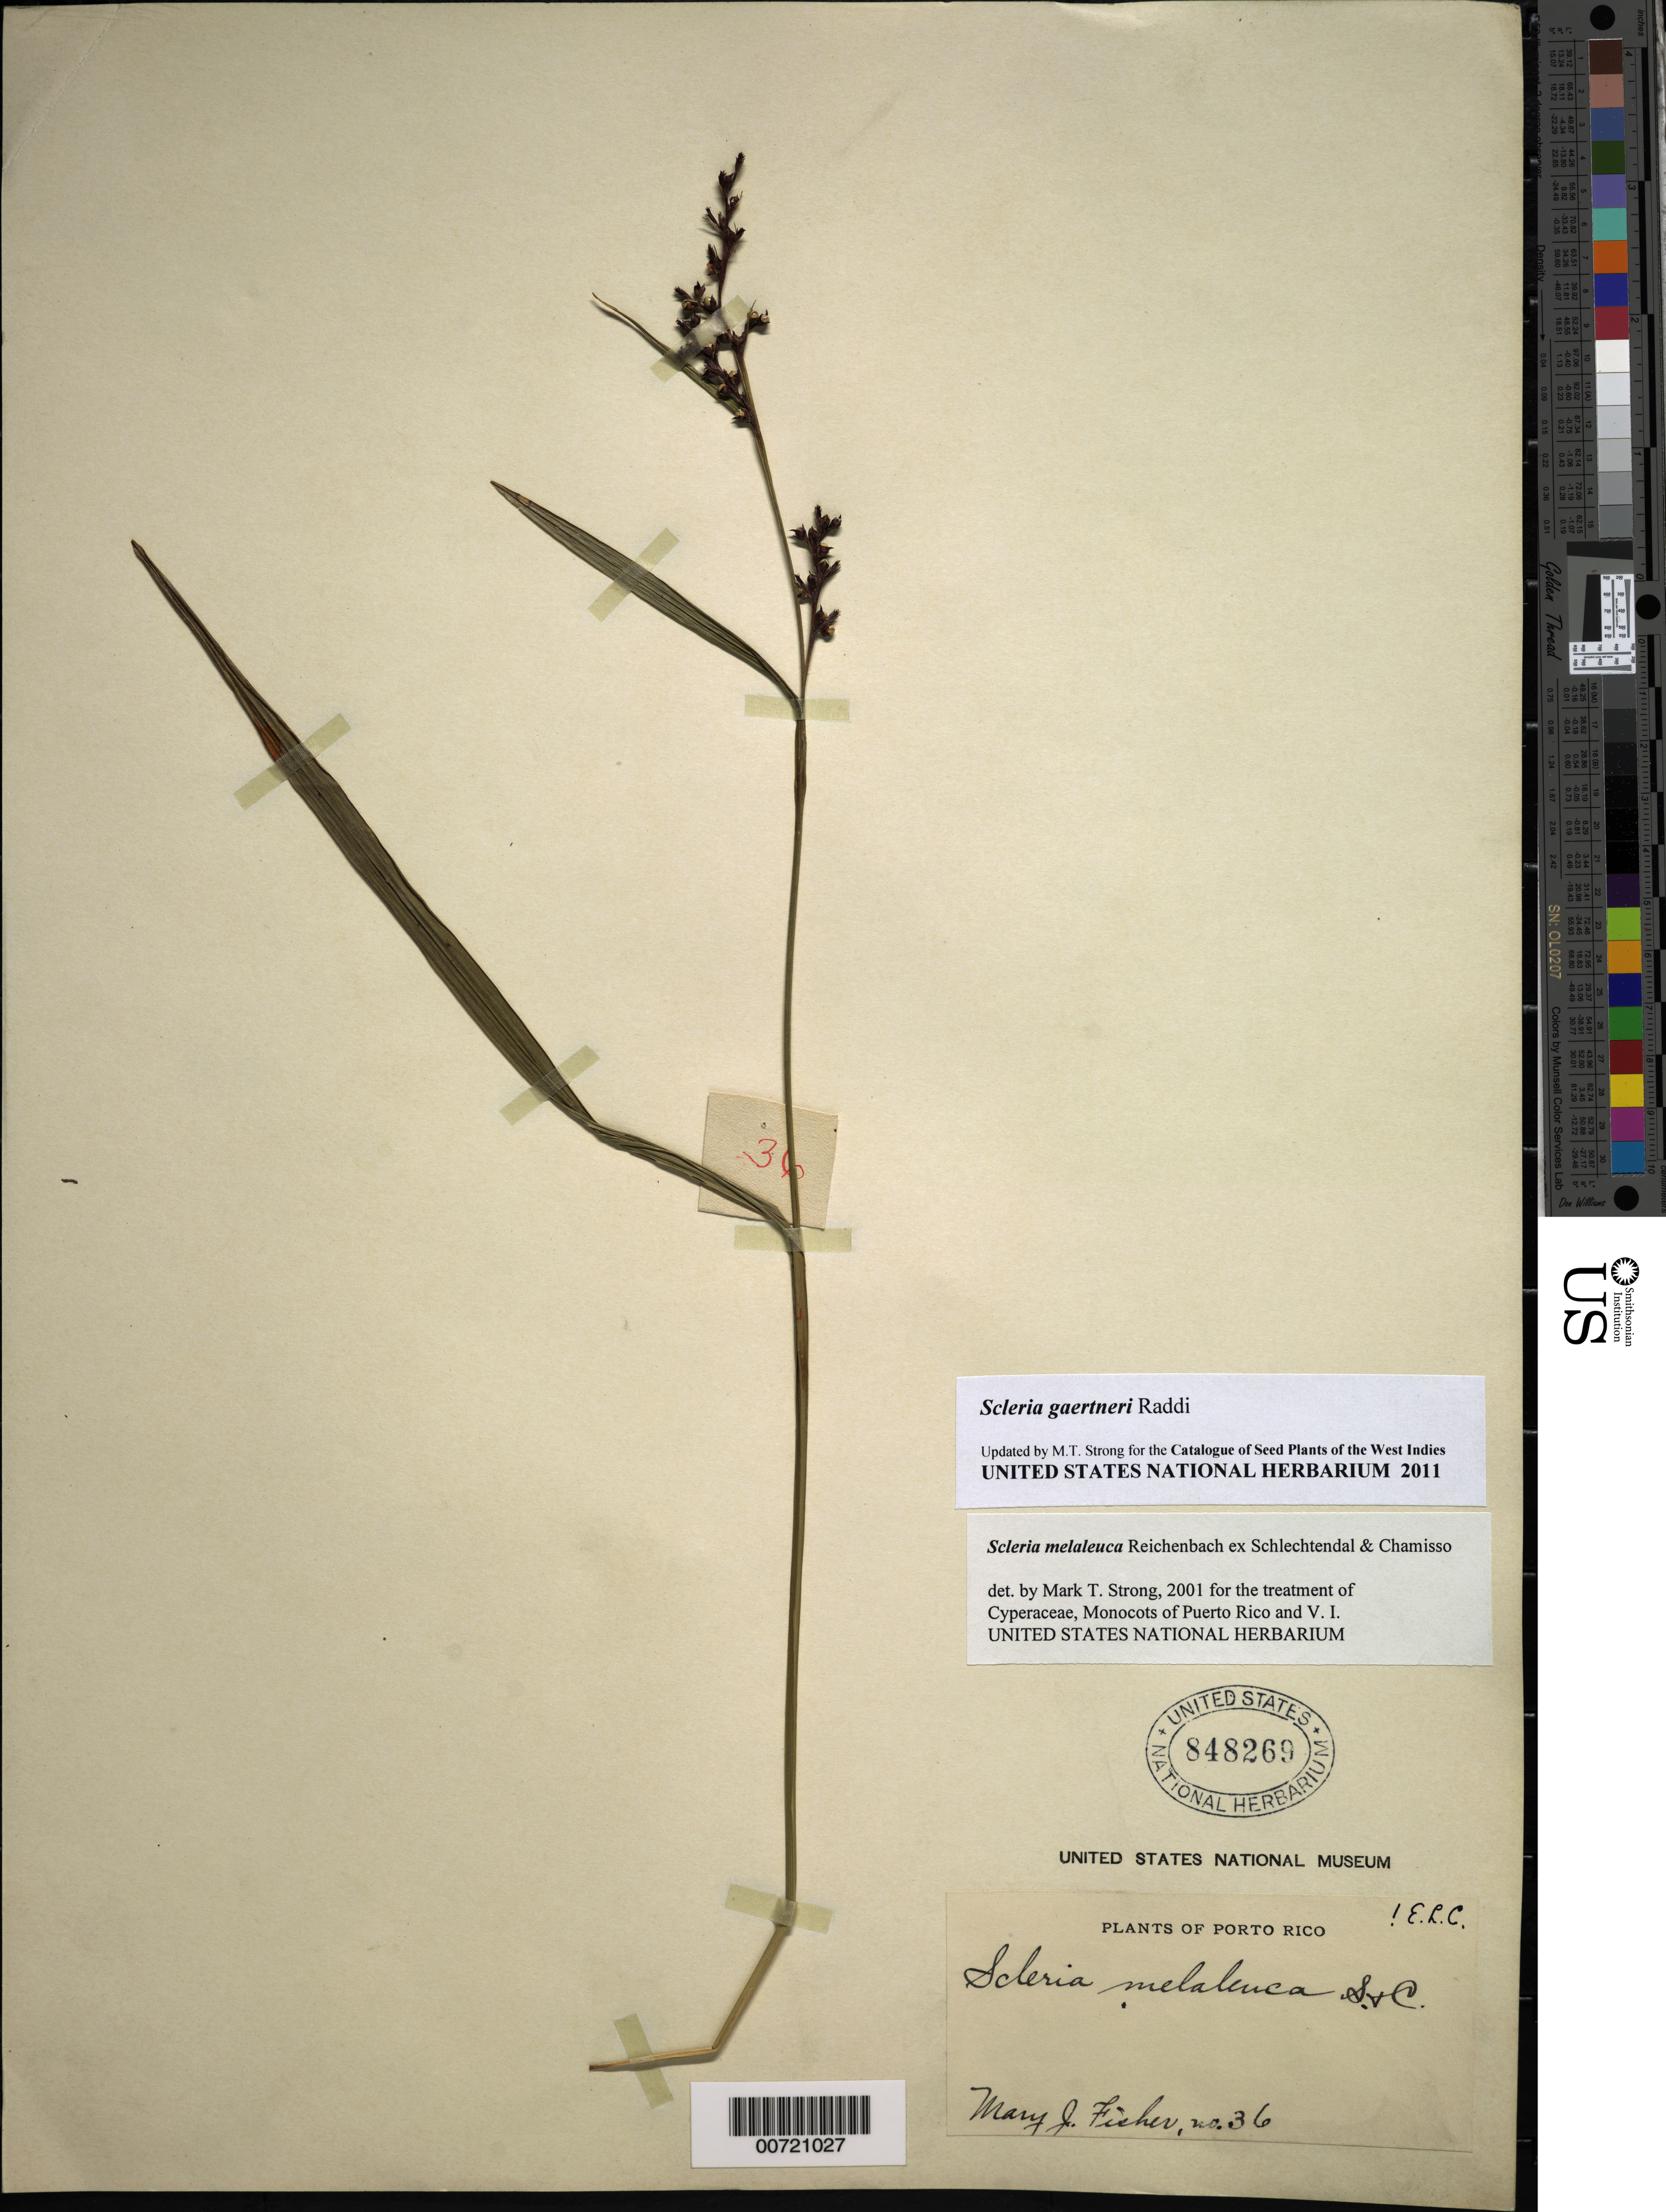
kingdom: Plantae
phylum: Tracheophyta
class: Liliopsida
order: Poales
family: Cyperaceae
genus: Scleria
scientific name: Scleria gaertneri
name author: Raddi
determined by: Strong, M. T., (US), Smithsonian Institution - National Museum of Natural History (UNITED STATES)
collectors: M. J. Fisher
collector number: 36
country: Puerto Rico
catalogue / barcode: US 848269